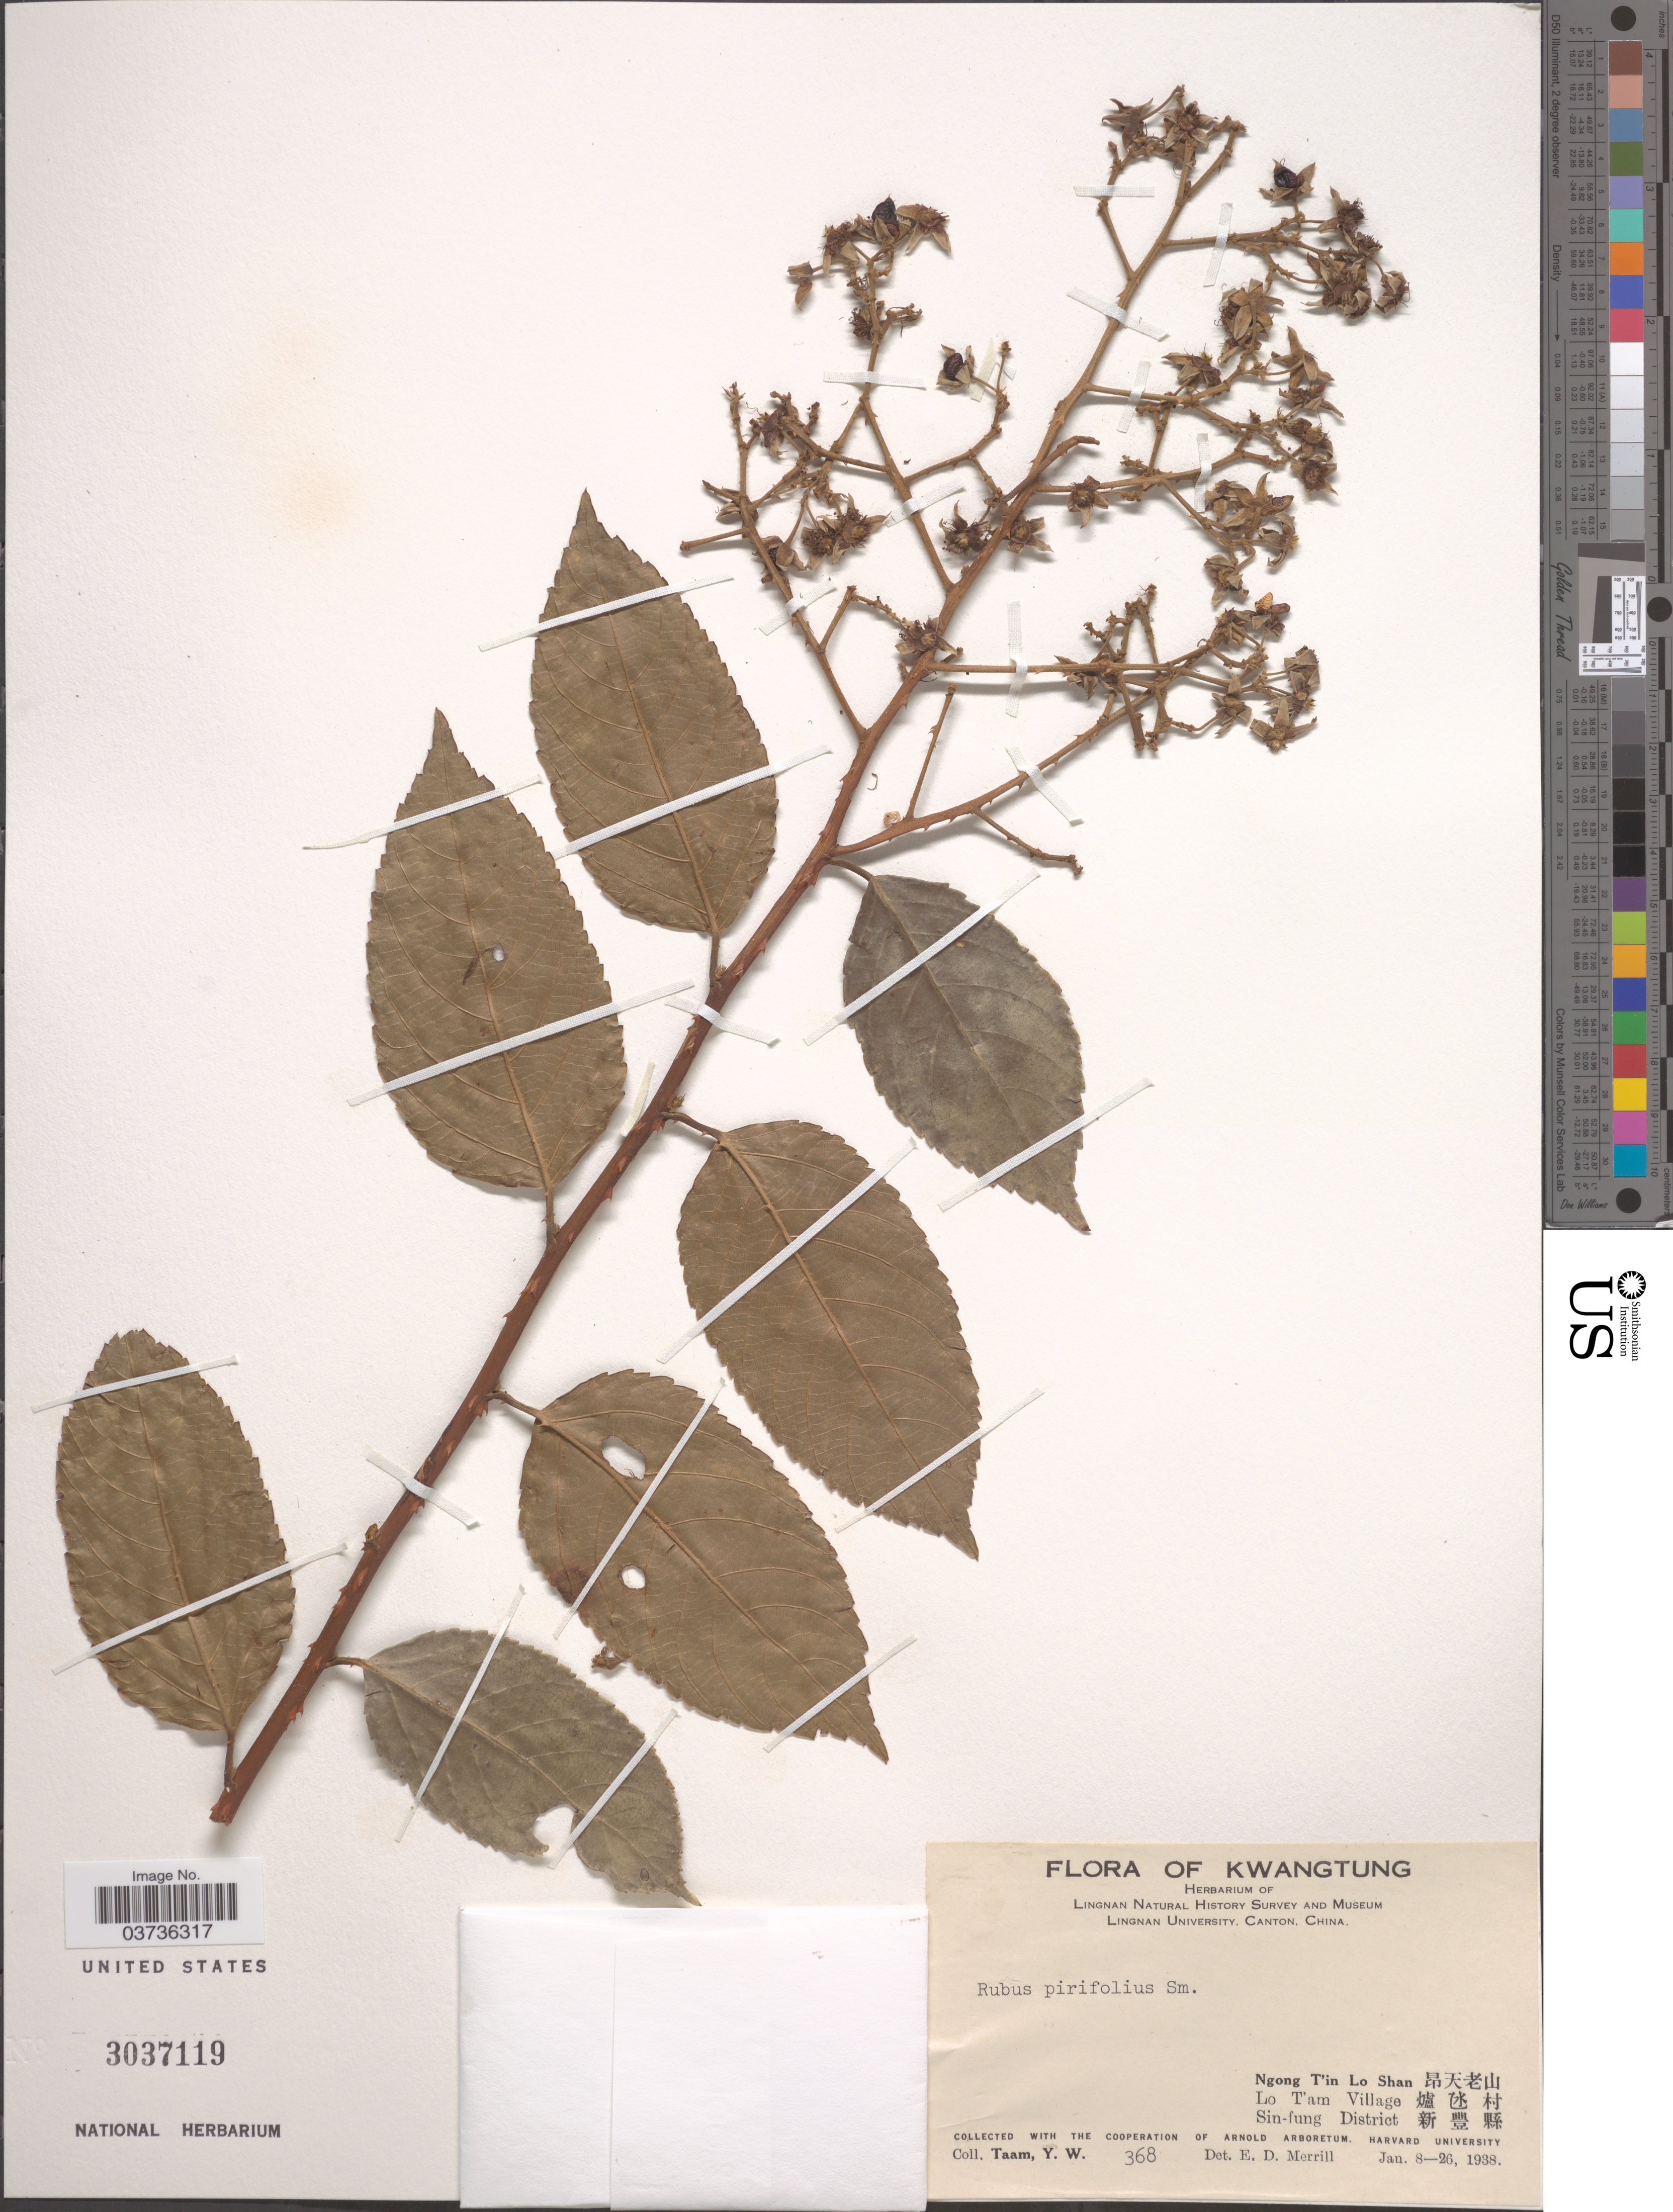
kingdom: Plantae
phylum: Tracheophyta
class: Magnoliopsida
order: Rosales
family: Rosaceae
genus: Rubus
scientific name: Rubus pyrifolius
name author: Sm.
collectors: Y. W. Taam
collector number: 368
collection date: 1938-01-08/1938-01-26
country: China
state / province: Guangdong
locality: Kwangtung. Ngong T'in Lo Shan X. Lo T'am Village X. Sin-fung District X.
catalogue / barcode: US 3037119